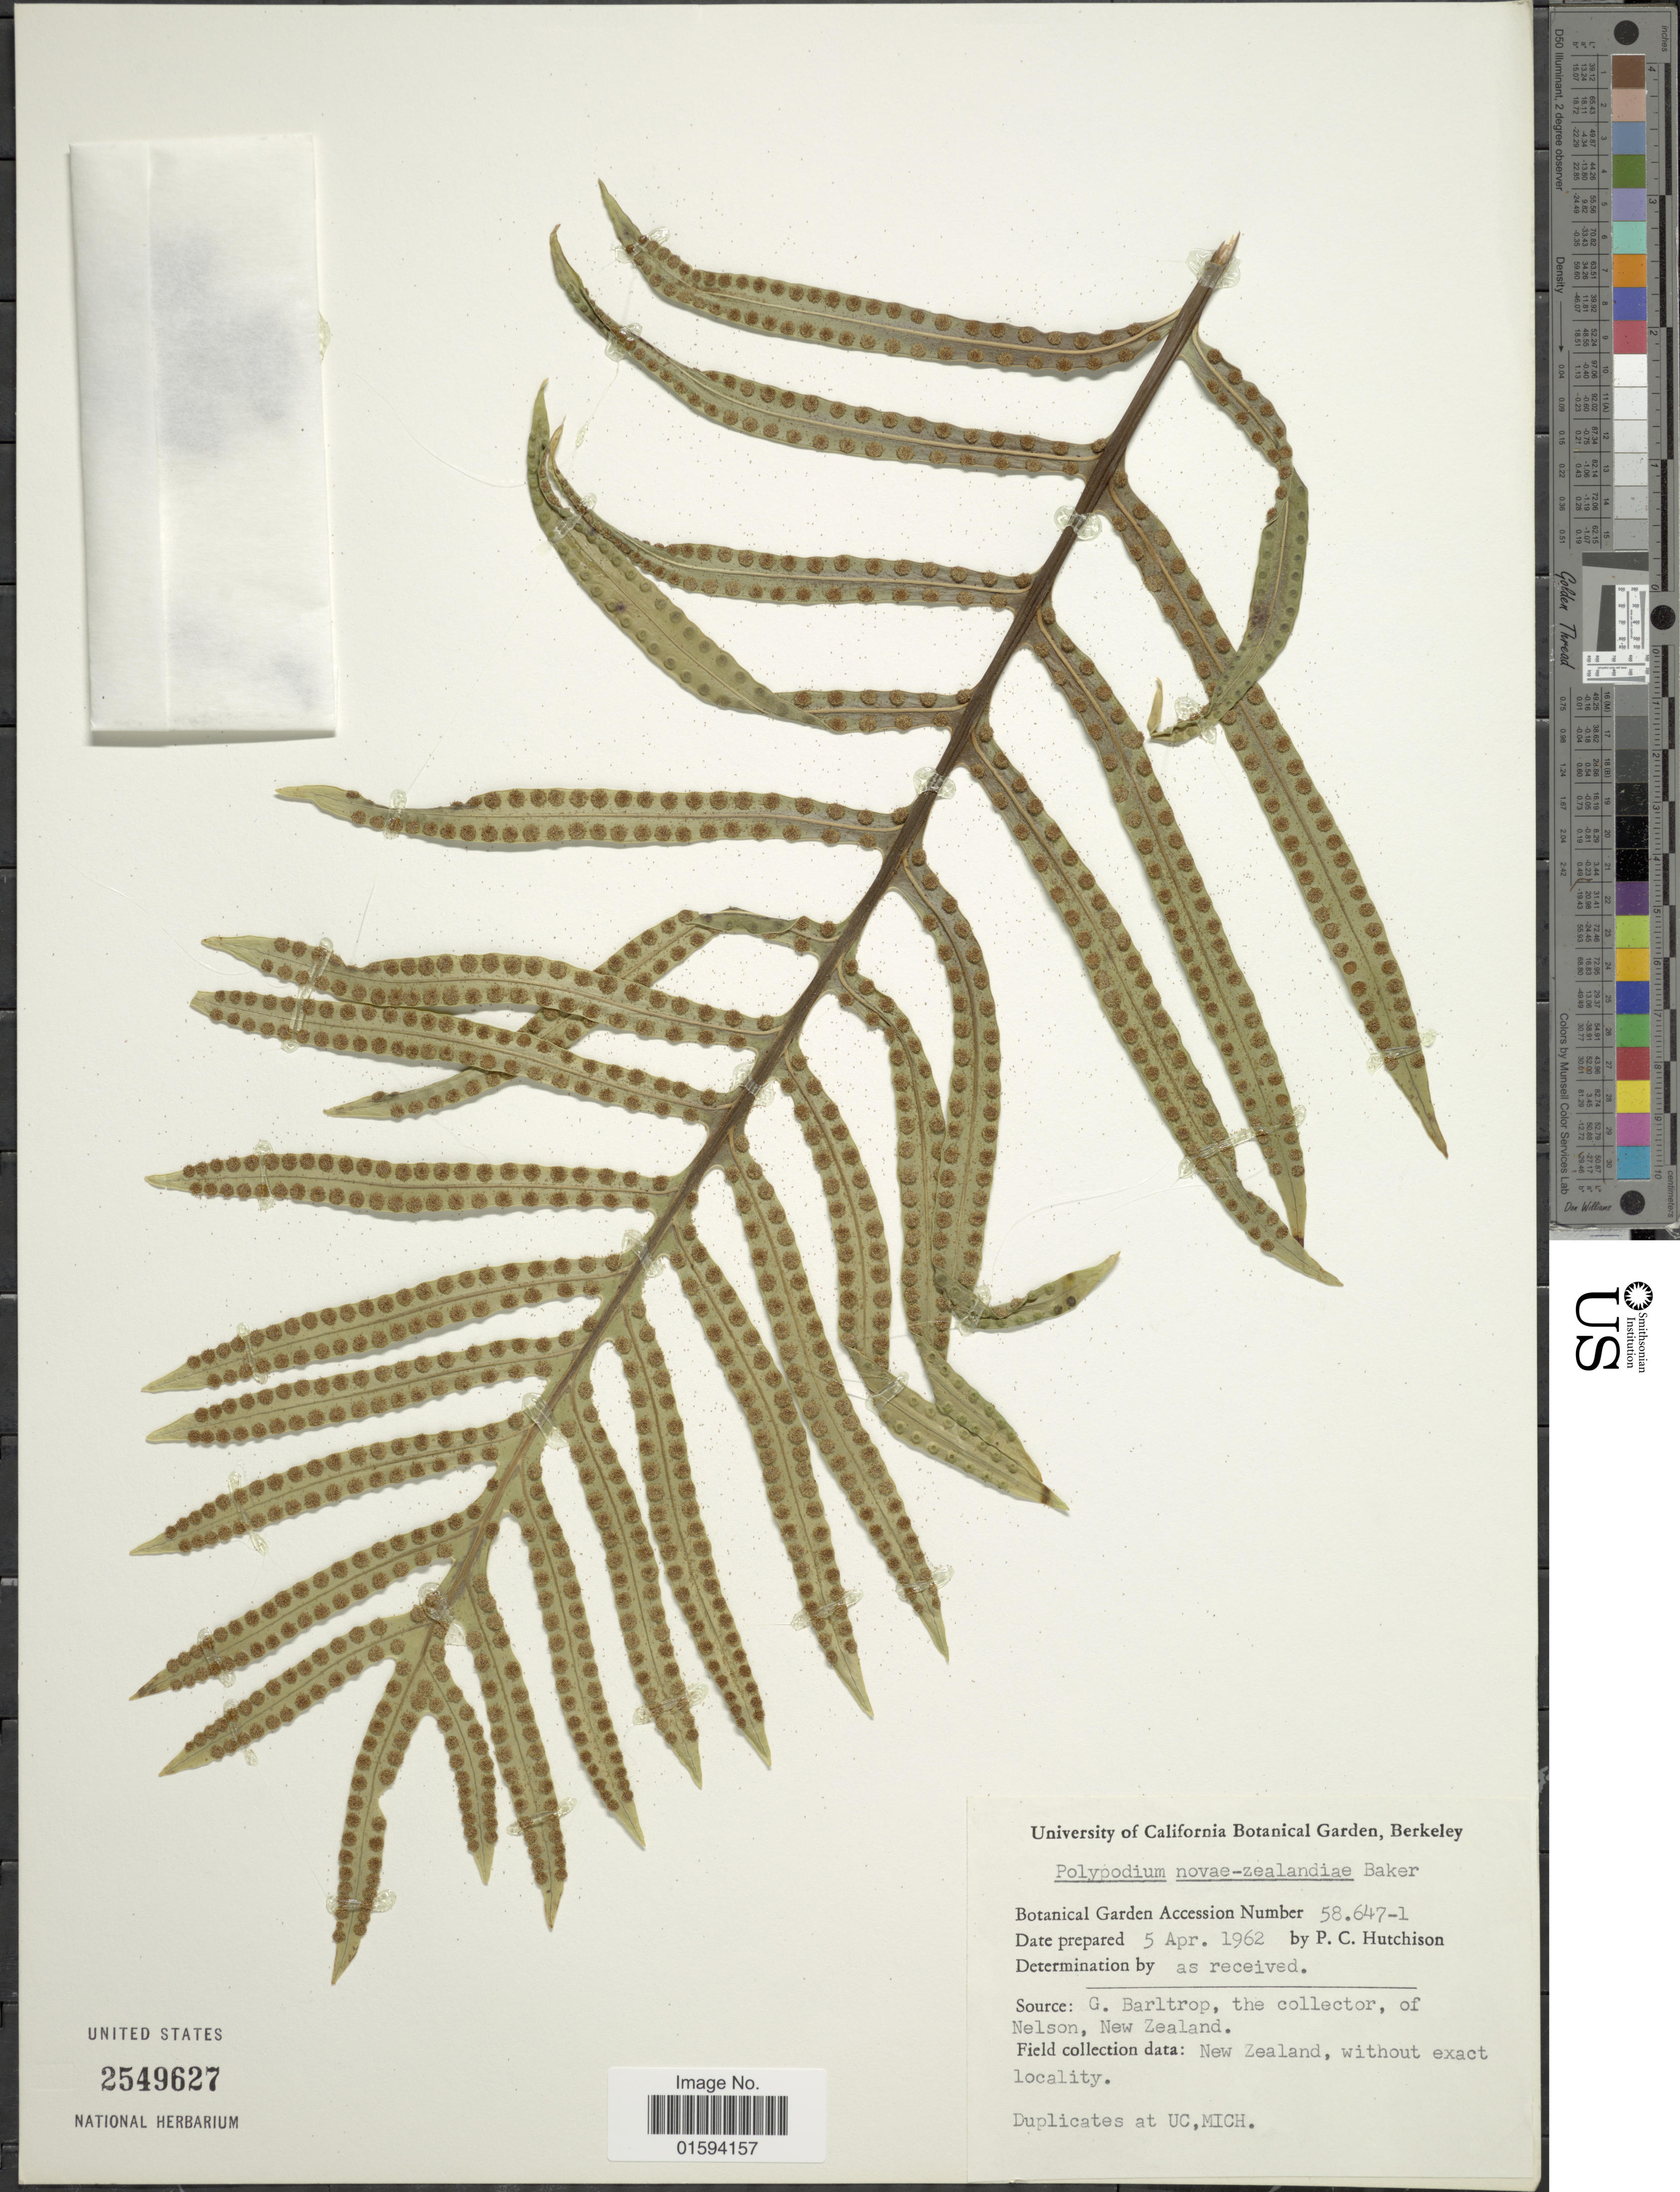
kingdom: Plantae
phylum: Tracheophyta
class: Polypodiopsida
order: Polypodiales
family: Polypodiaceae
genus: Polypodium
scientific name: Polypodium novae-zealandiae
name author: Baker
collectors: P. C. Hutchison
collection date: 1962-04-05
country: United States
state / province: California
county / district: Alameda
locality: University of California Botanical Garden, Berkeley, Botanical Garden Accession Number 58.647-1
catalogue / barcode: US 2549627